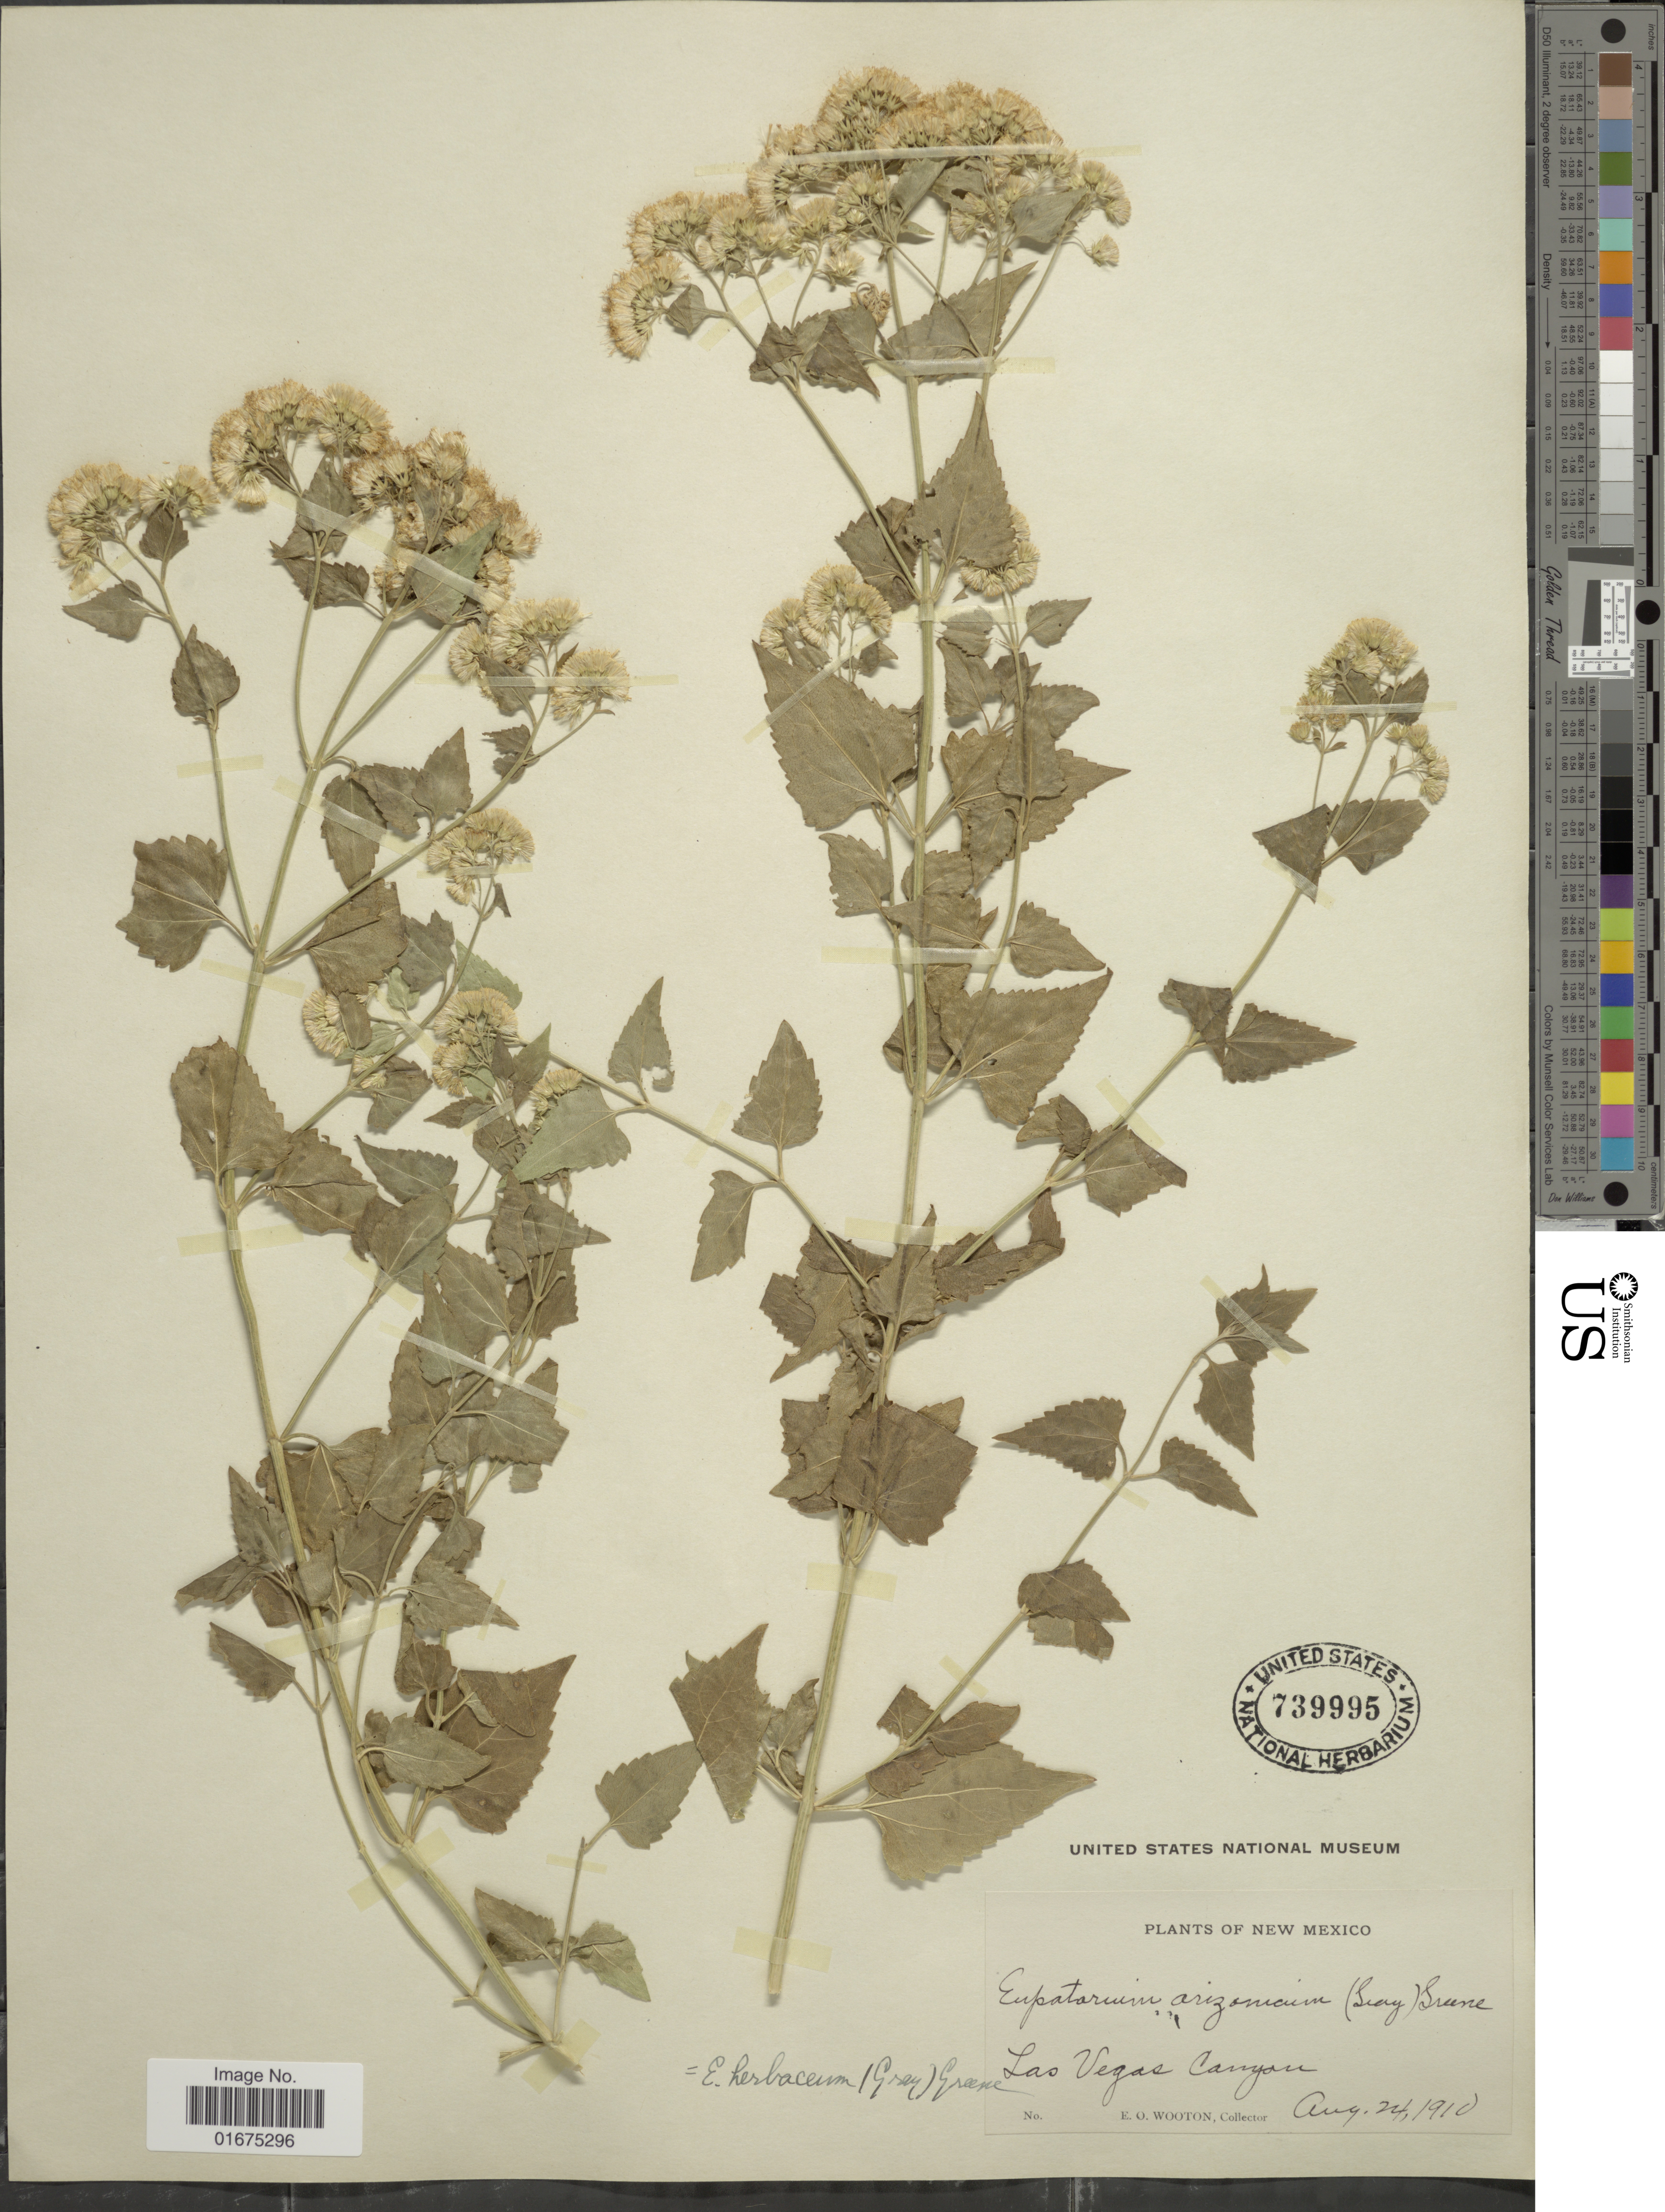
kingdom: Plantae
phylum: Tracheophyta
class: Magnoliopsida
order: Asterales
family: Asteraceae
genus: Ageratina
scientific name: Ageratina herbacea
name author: (A. Gray) R.M. King & H. Rob.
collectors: E. O. Wooton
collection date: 1910-08-24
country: United States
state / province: New Mexico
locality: Las Vegas Canyon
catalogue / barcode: US 739995